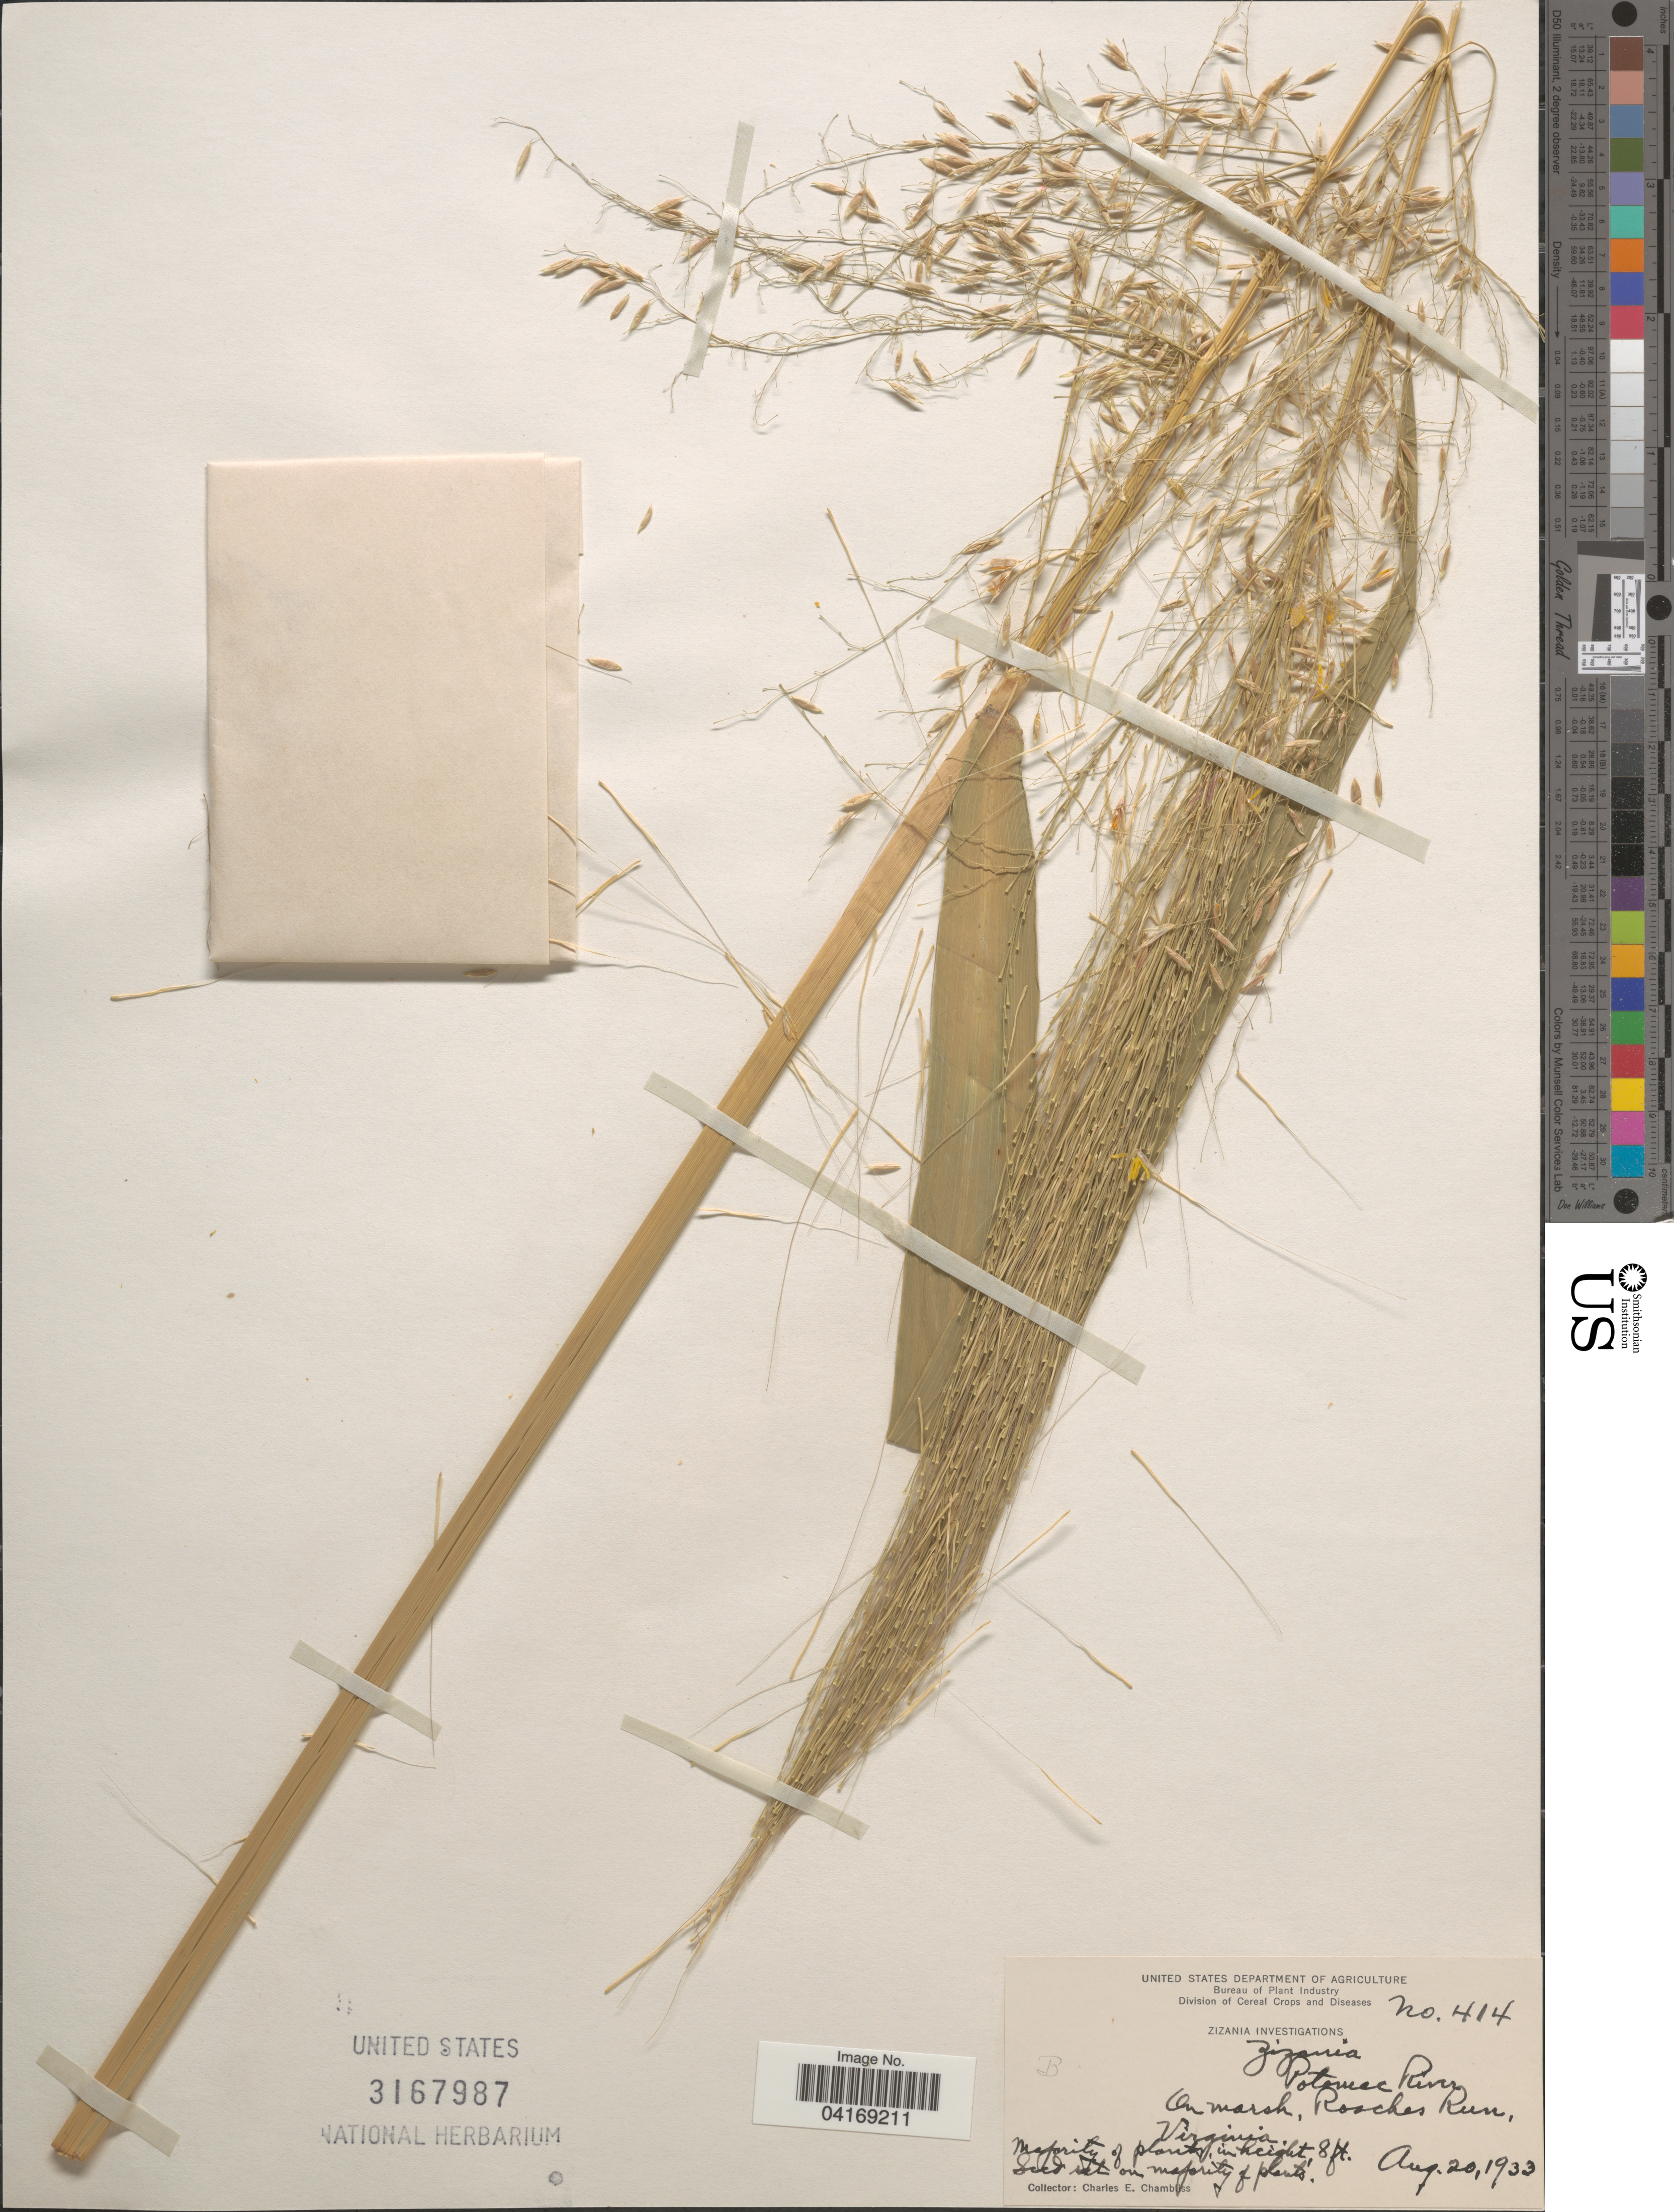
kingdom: Plantae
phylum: Tracheophyta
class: Liliopsida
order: Poales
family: Poaceae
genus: Zizania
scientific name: Zizania sp.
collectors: C. Chambliss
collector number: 414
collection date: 1933-08-20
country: United States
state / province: Virginia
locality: Potomac River. On marsh, Roaches Run.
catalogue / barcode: US 3167987